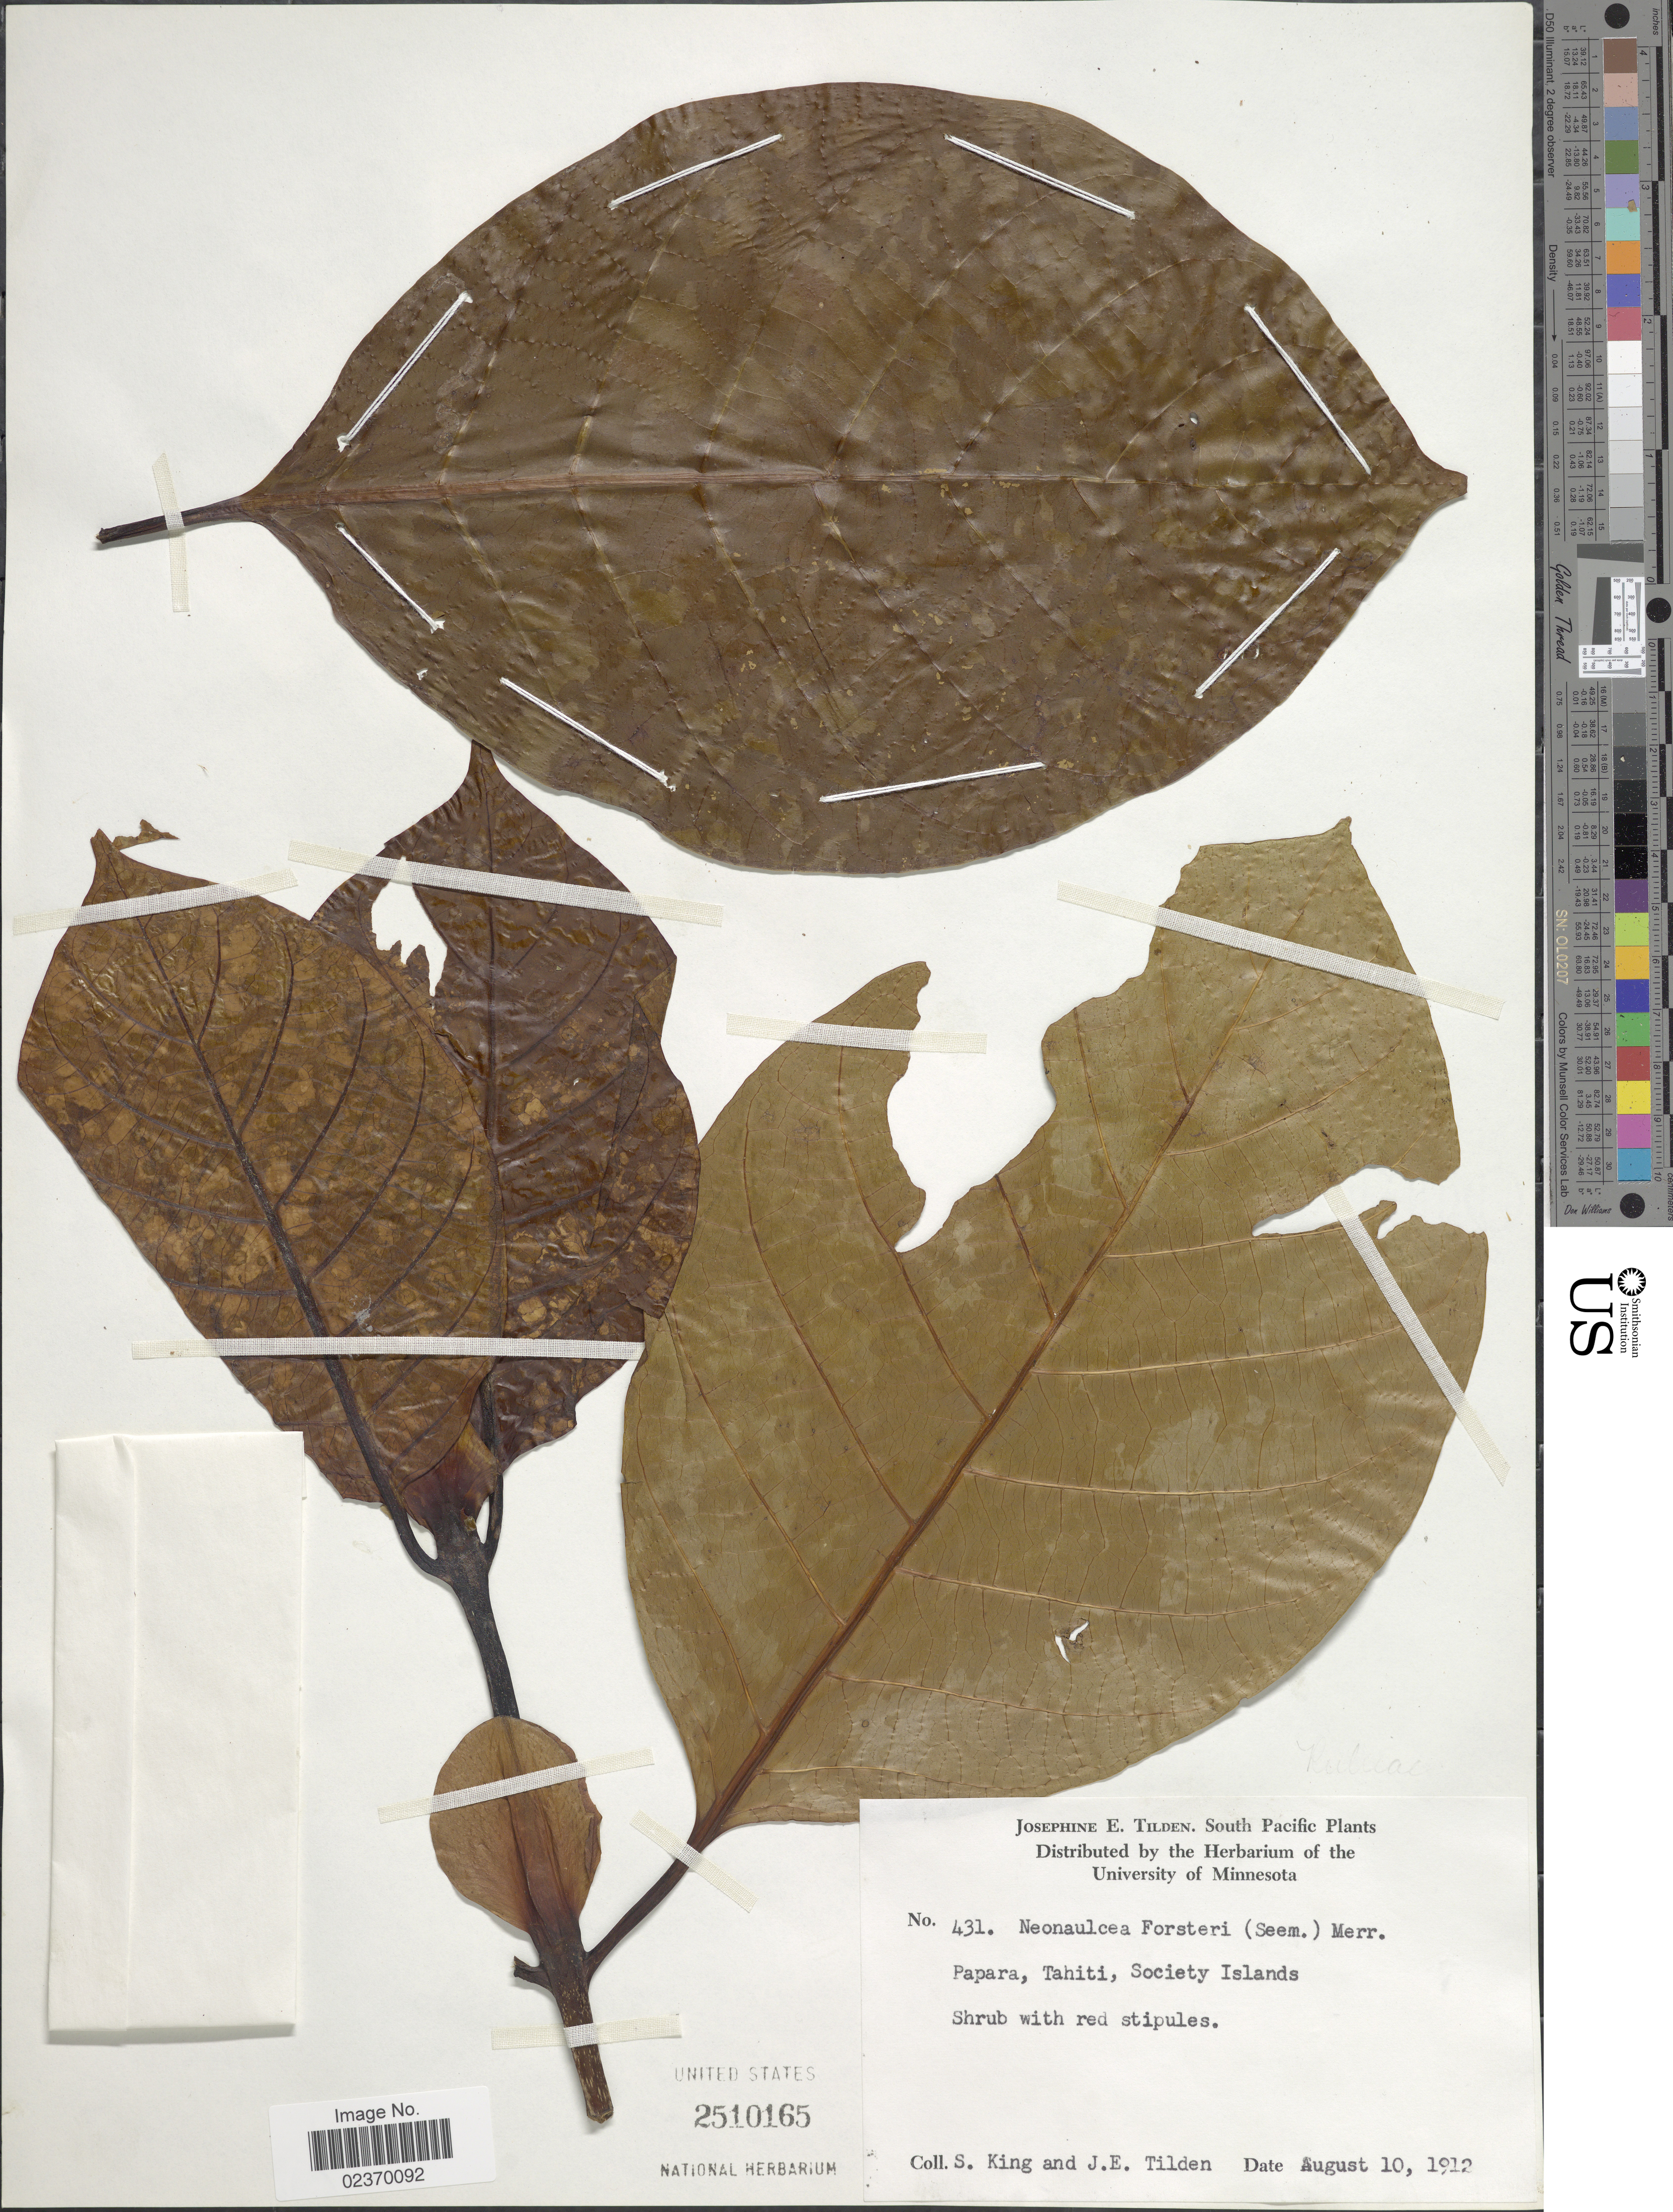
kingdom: Plantae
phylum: Tracheophyta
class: Magnoliopsida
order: Gentianales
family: Rubiaceae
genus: Neonauclea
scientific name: Neonauclea forsteri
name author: (Seem.) Merr.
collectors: S. King & J. E. Tilden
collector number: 431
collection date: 1912-08-10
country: French Polynesia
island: Tahiti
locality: South Pacific, Papara, Tahiti, Society Islands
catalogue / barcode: US 2510165